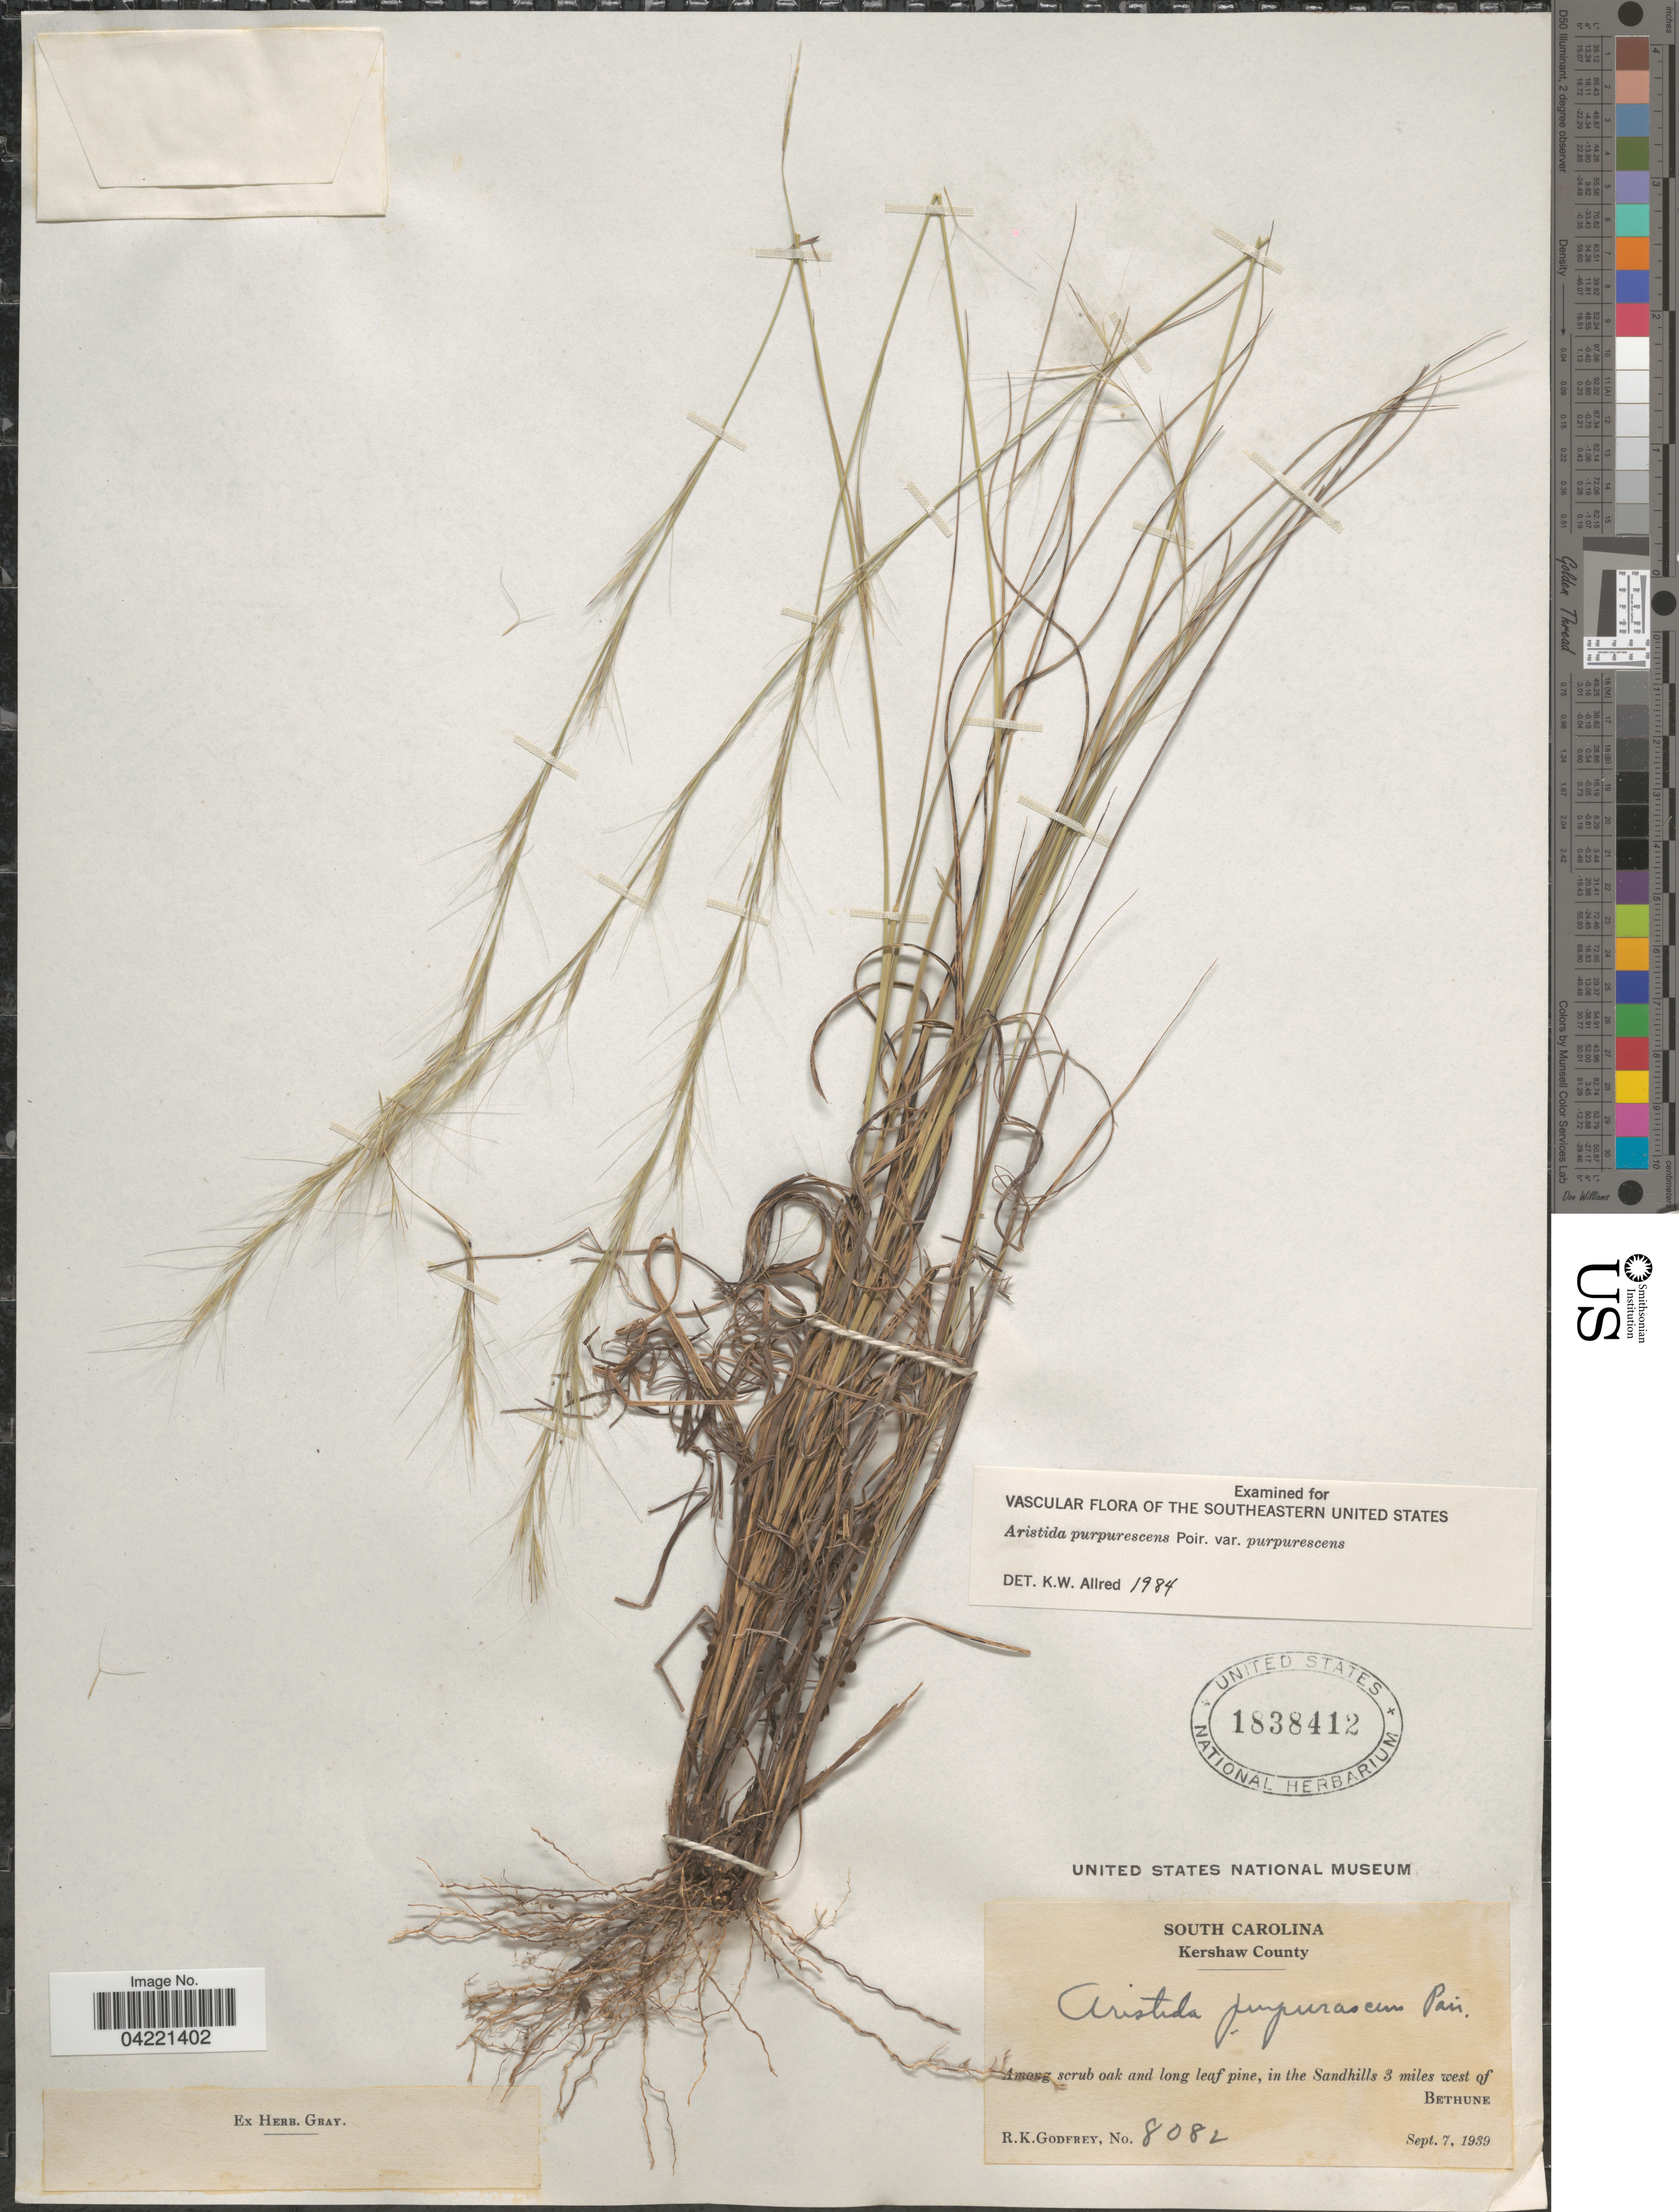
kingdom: Plantae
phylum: Tracheophyta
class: Liliopsida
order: Poales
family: Poaceae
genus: Aristida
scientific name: Aristida purpurascens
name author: Poir.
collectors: R. K. Godfrey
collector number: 8082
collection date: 1939-09-07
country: United States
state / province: South Carolina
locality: Kershaw County. Among scrub oak and long leaf pine, in the Sandhills 3 miles west of Bethune.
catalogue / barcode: US 1838412